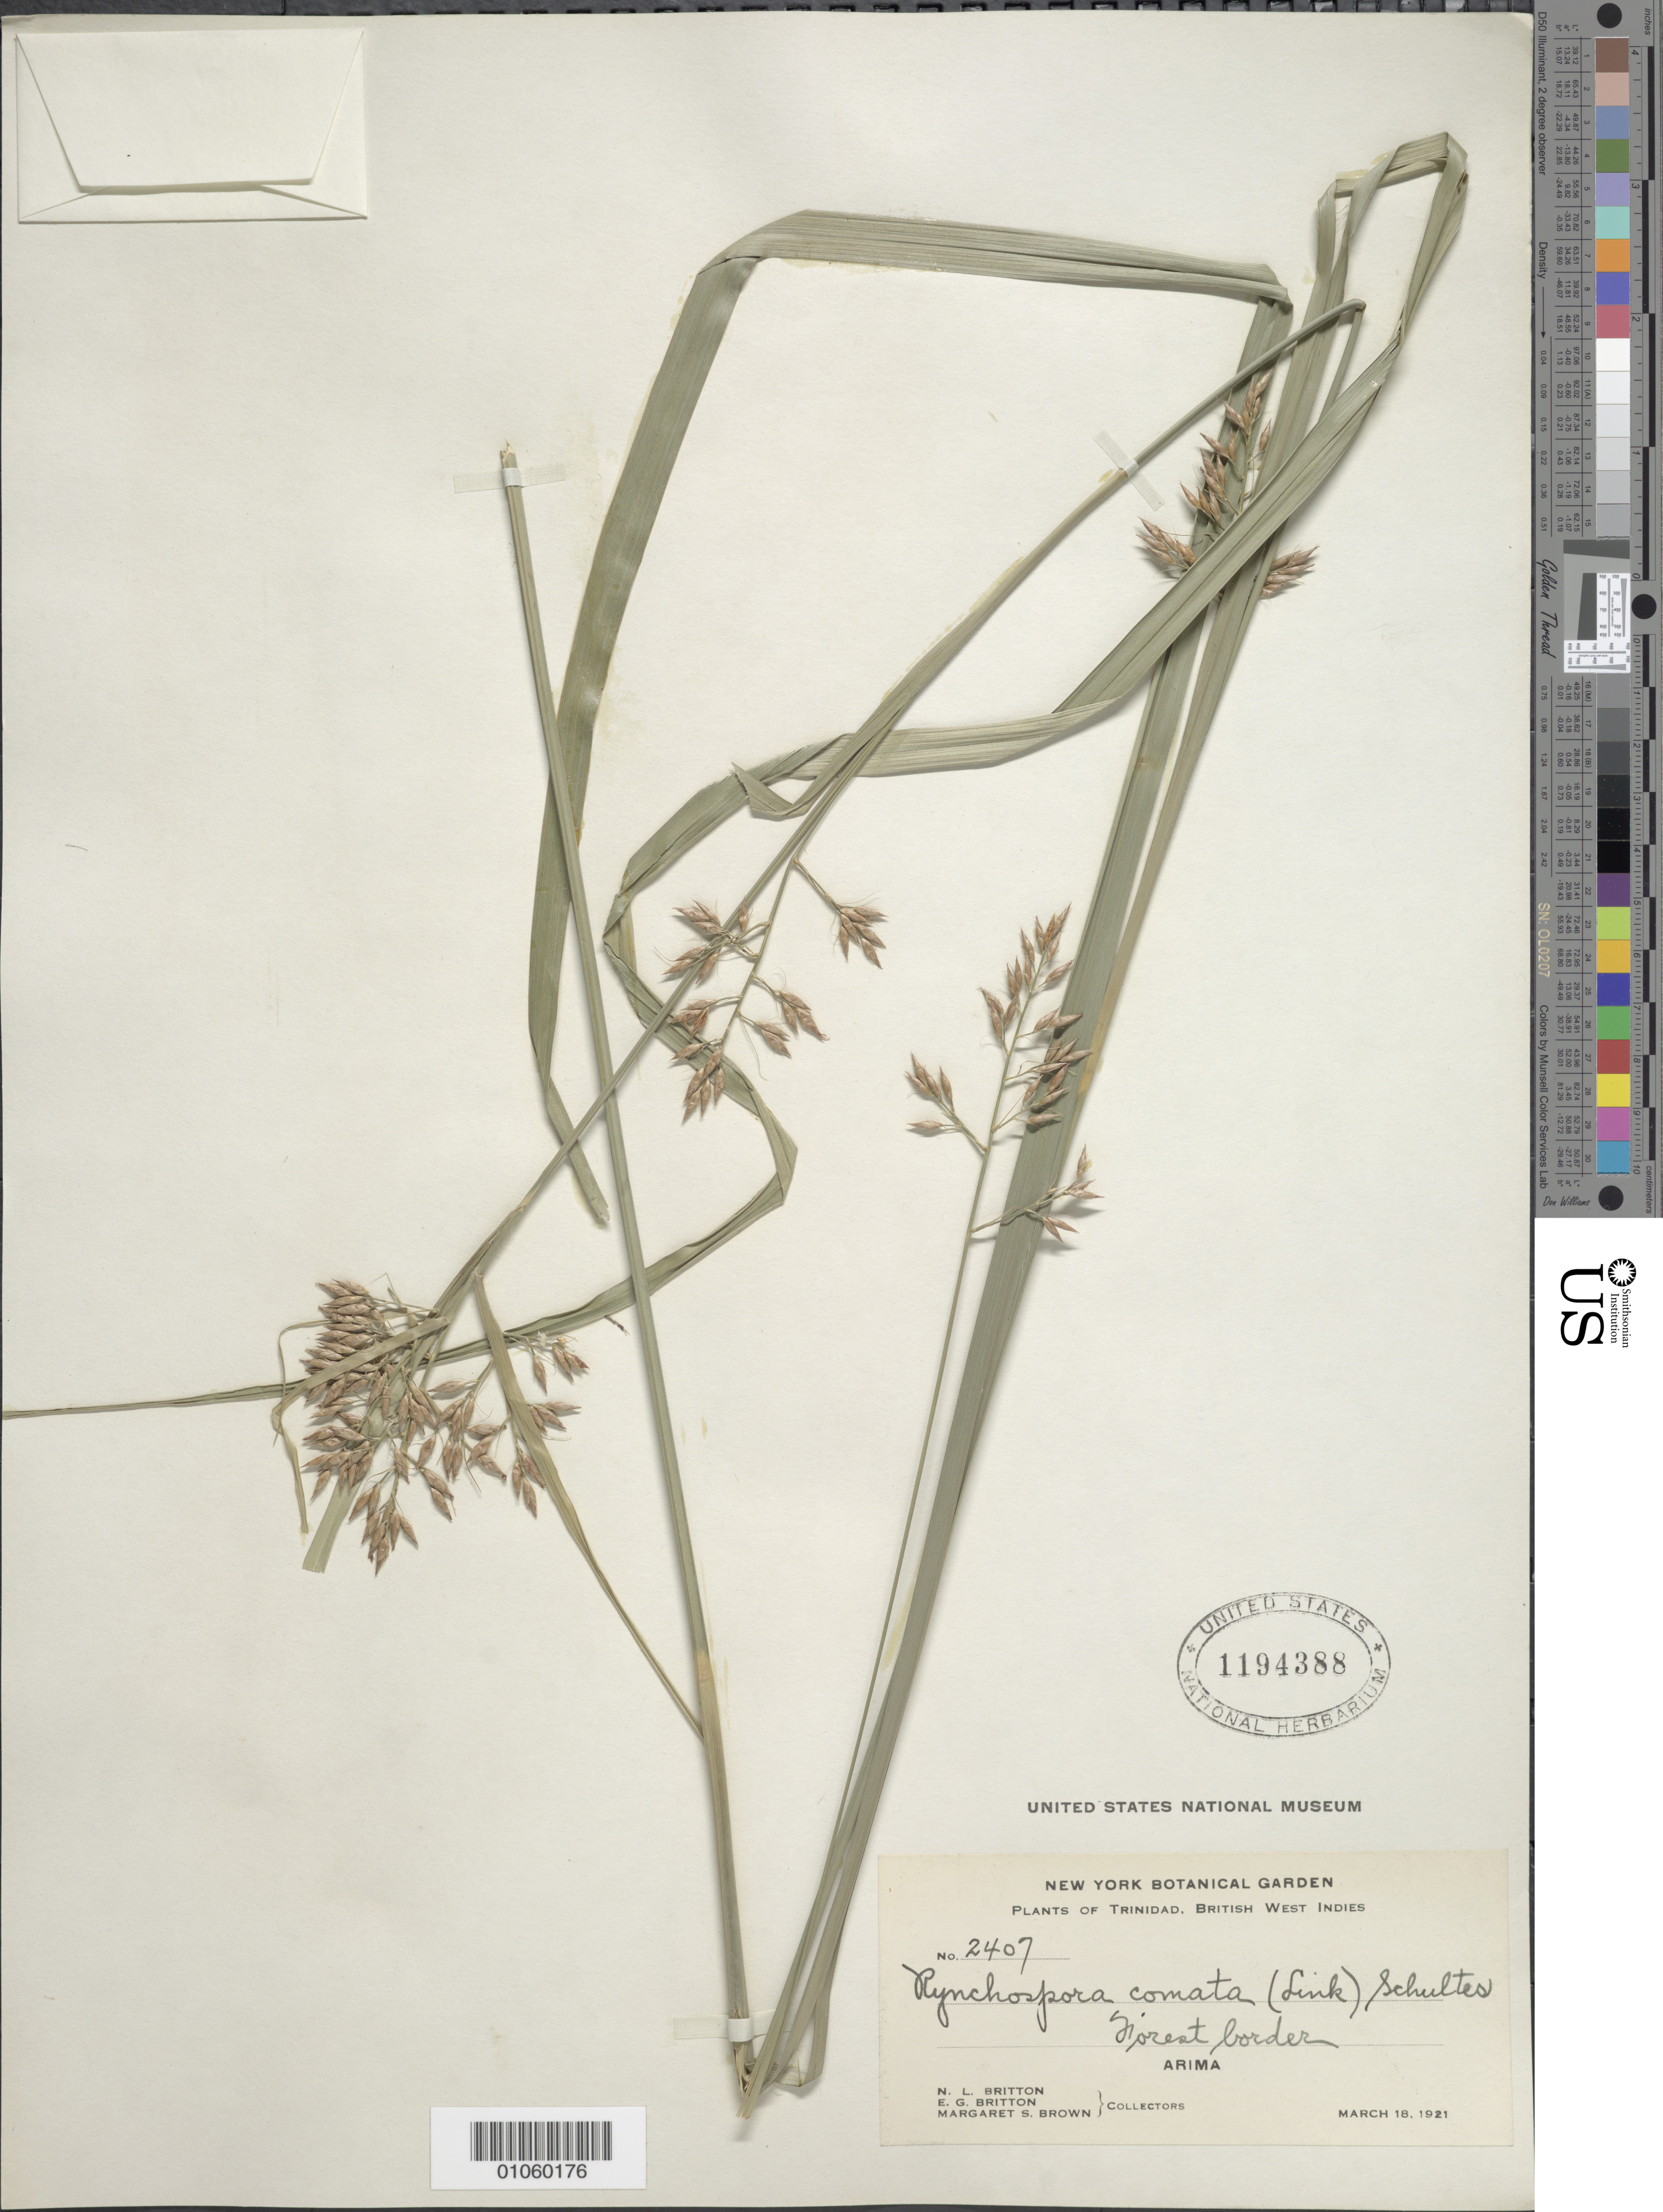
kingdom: Plantae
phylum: Tracheophyta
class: Liliopsida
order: Poales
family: Cyperaceae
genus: Rhynchospora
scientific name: Rhynchospora comata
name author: (Link) Schult.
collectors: N. Britton, E. G. Britton & M. S. Brown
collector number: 2407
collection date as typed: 18 Mar 1921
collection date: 1921-03-18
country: Trinidad and Tobago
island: Trinidad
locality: Arima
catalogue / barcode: US 1194388